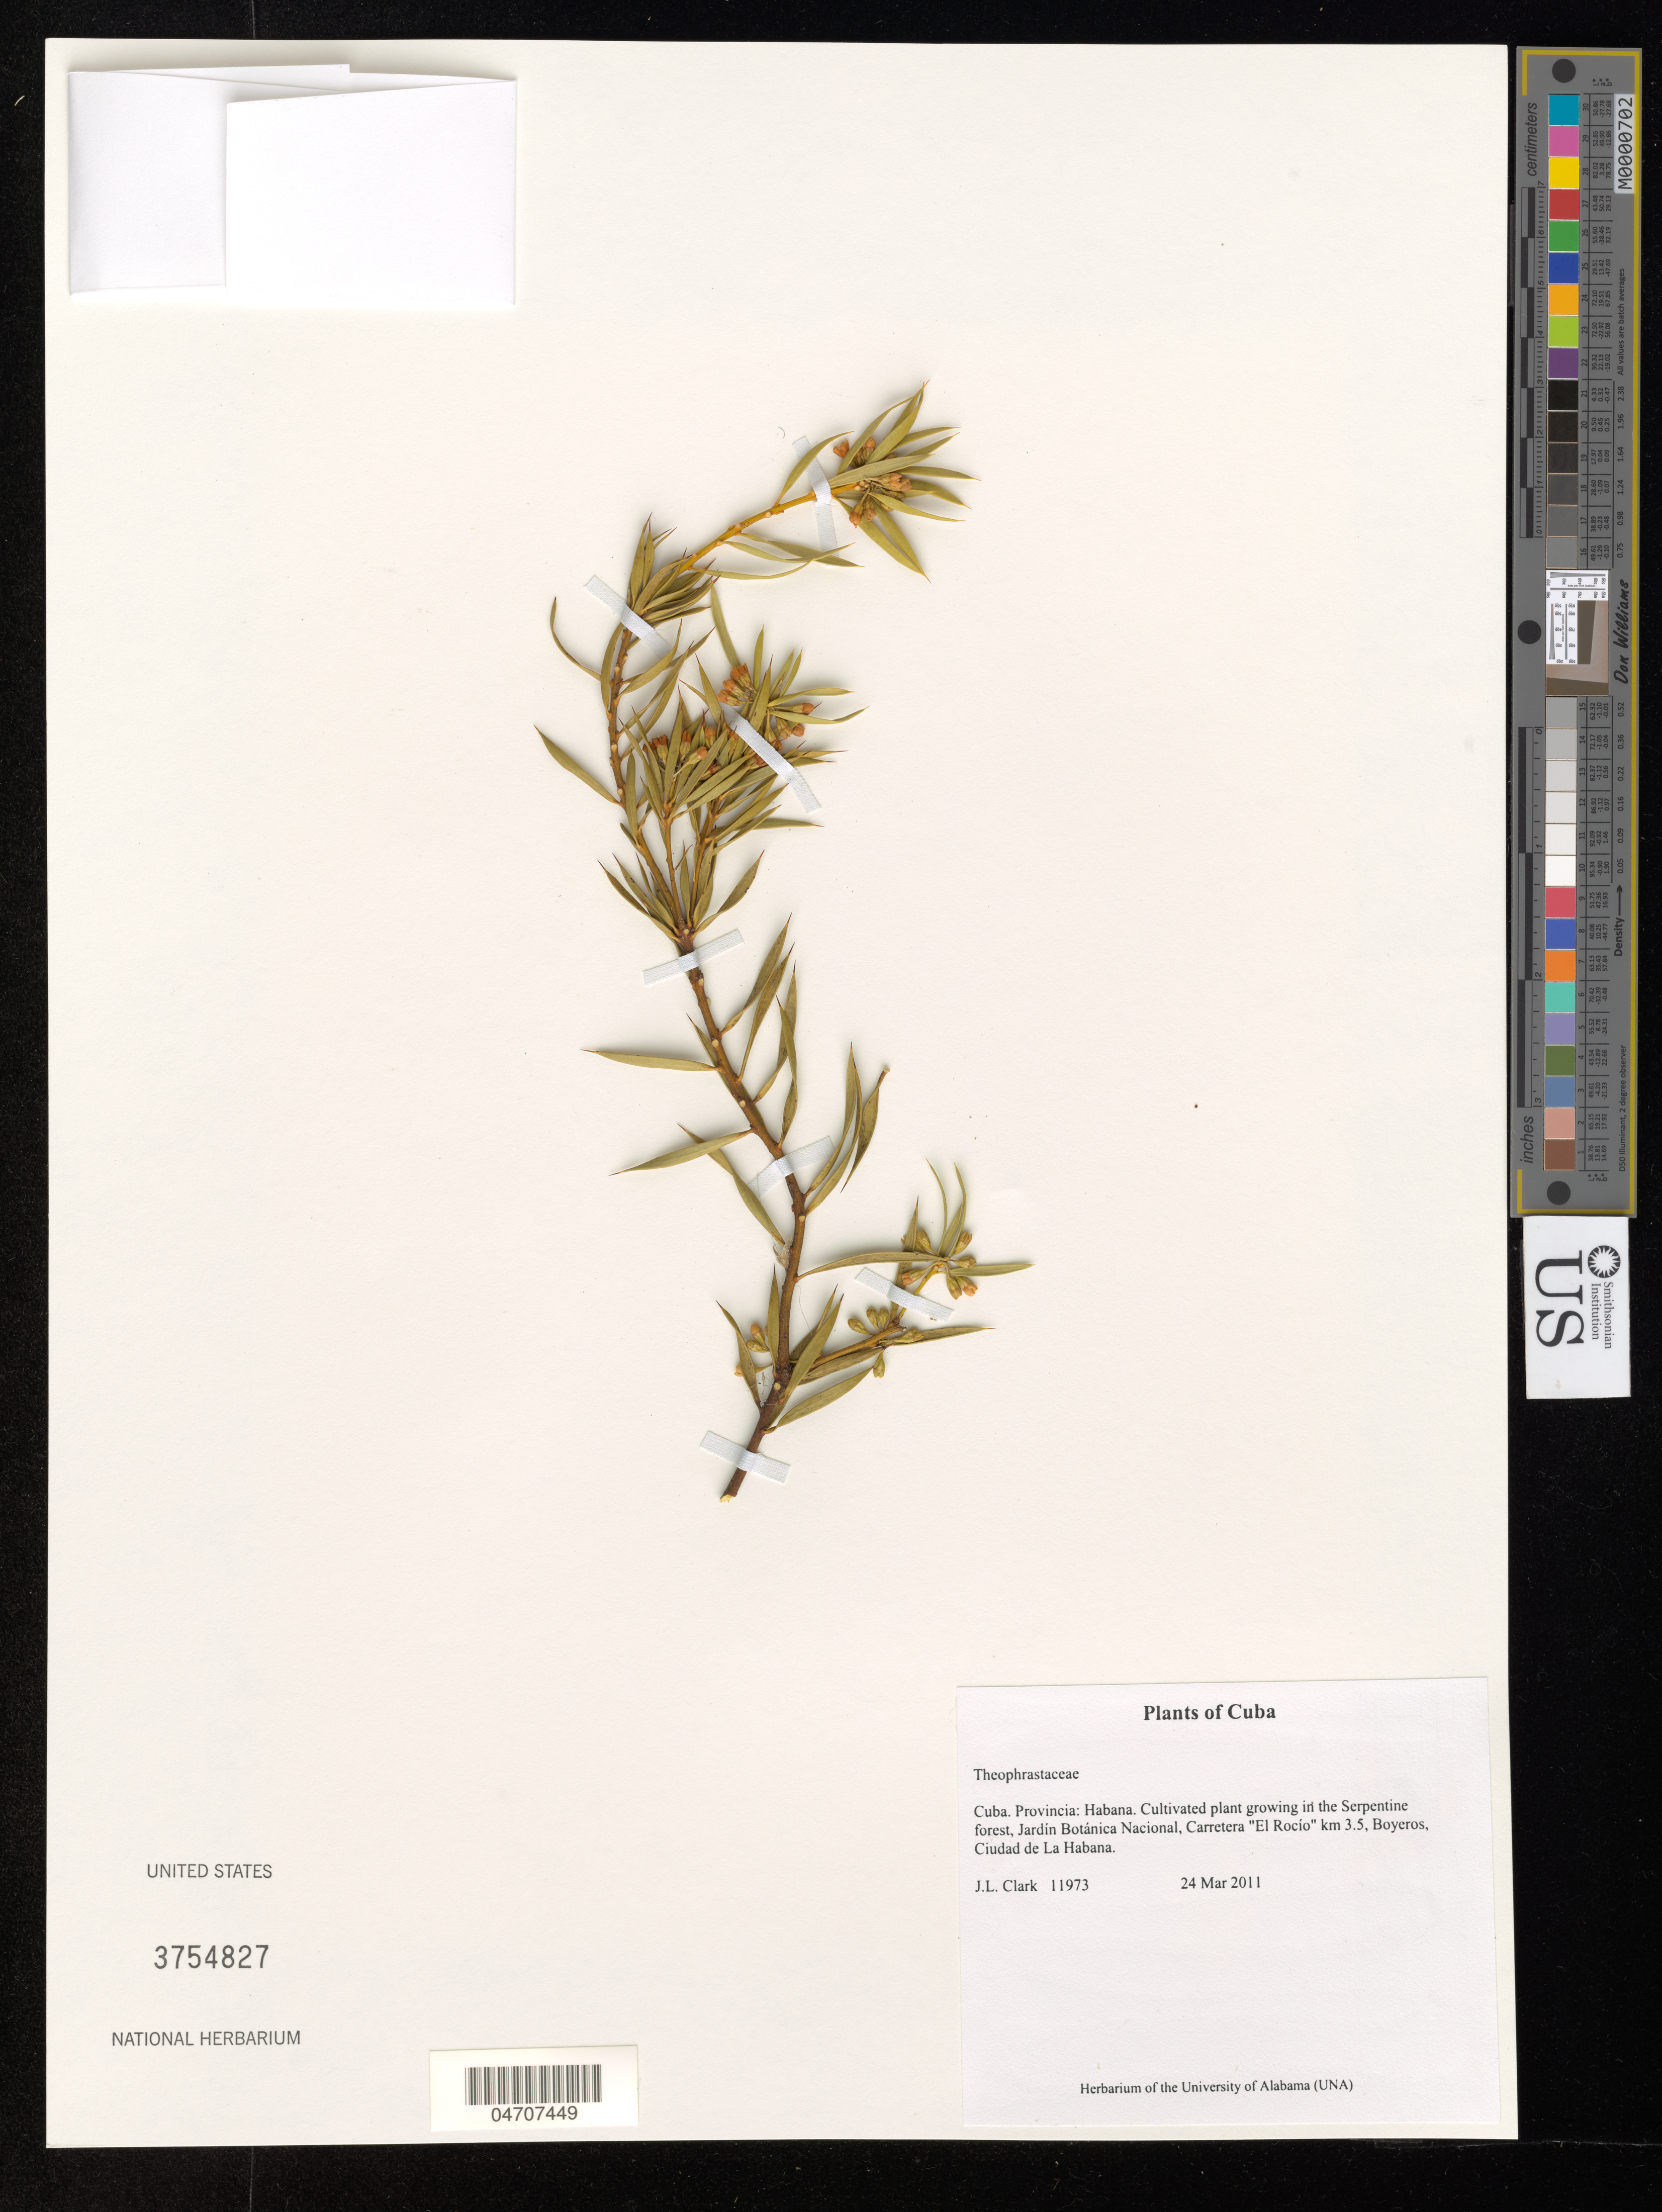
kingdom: Plantae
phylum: Tracheophyta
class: Magnoliopsida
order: Ericales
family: Primulaceae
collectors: J. L. Clark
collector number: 11973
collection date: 2011-03-24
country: Cuba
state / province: La Habana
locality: Growing in the Serpentine forest, Jardín Botánica Nacional, Carretera "El Rocio" km 3.5, Boyeros, Ciudad de La Habana.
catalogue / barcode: US 3754827